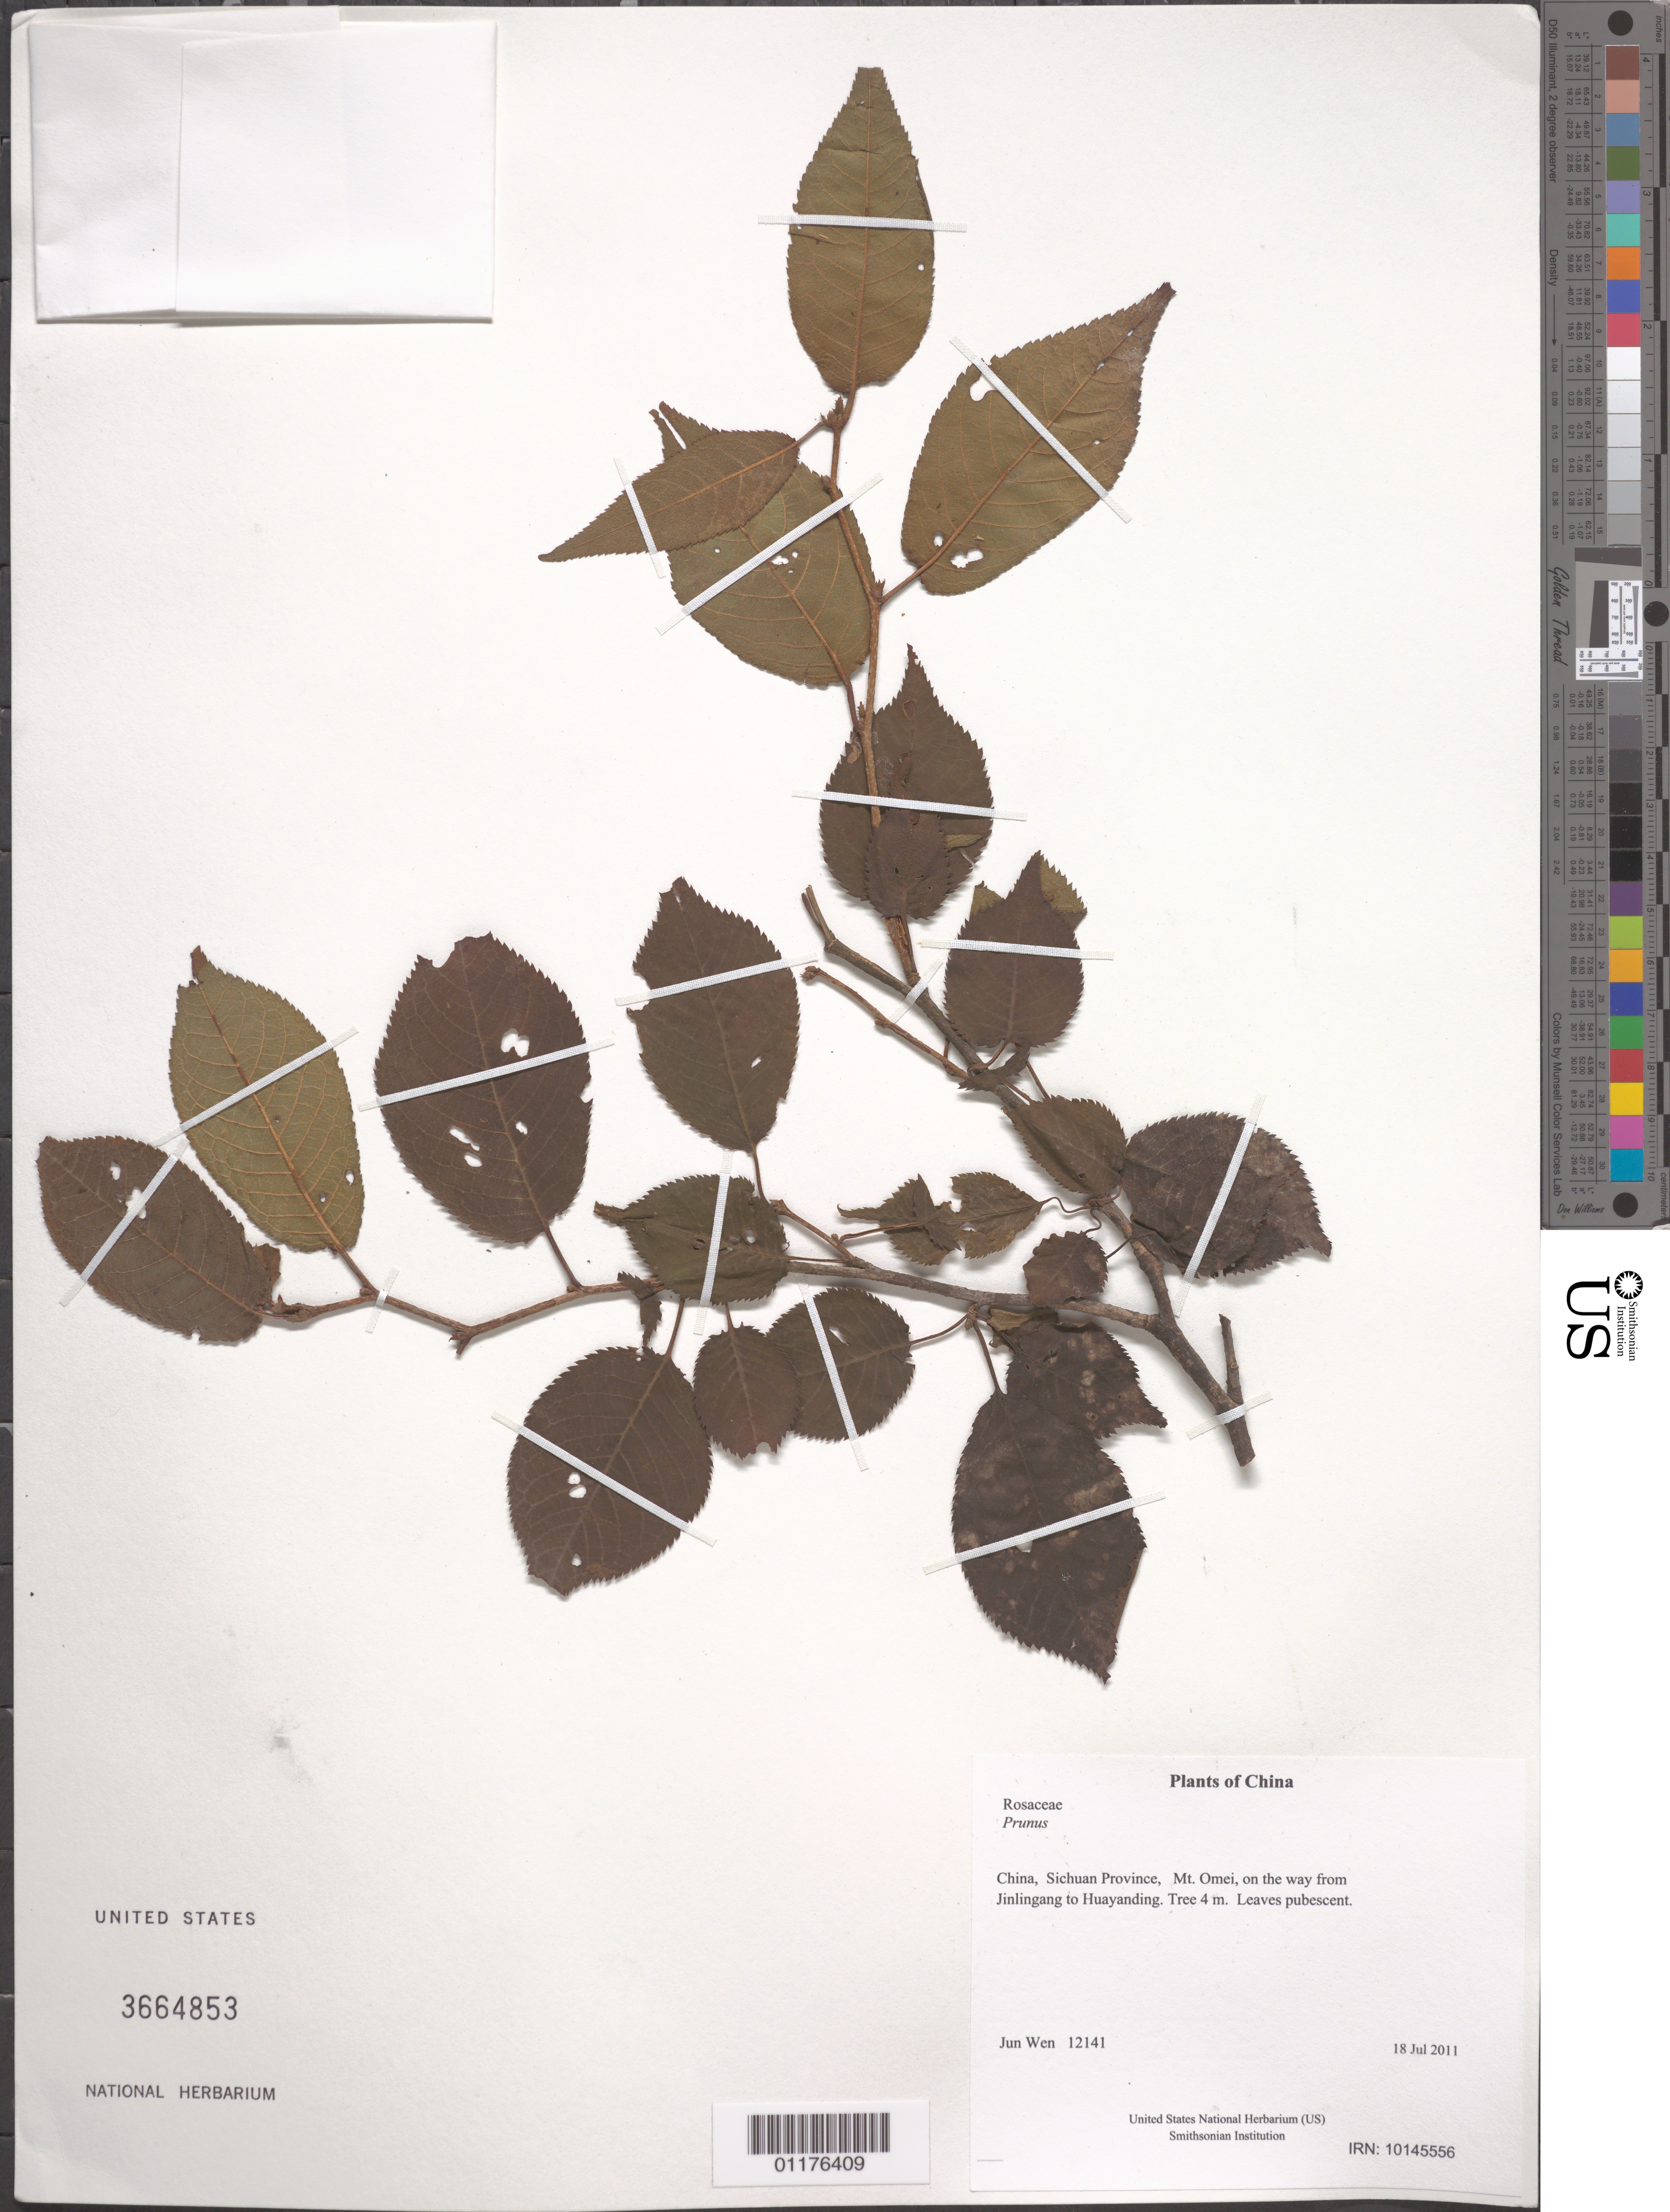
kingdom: Plantae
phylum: Tracheophyta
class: Magnoliopsida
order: Rosales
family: Rosaceae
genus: Prunus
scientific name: Prunus sp.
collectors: J. Wen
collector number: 12141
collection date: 2011-07-18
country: China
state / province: Sichuan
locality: Mt. Omei, on the way from Jinlingang to Huayanding.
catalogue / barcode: US 3664853